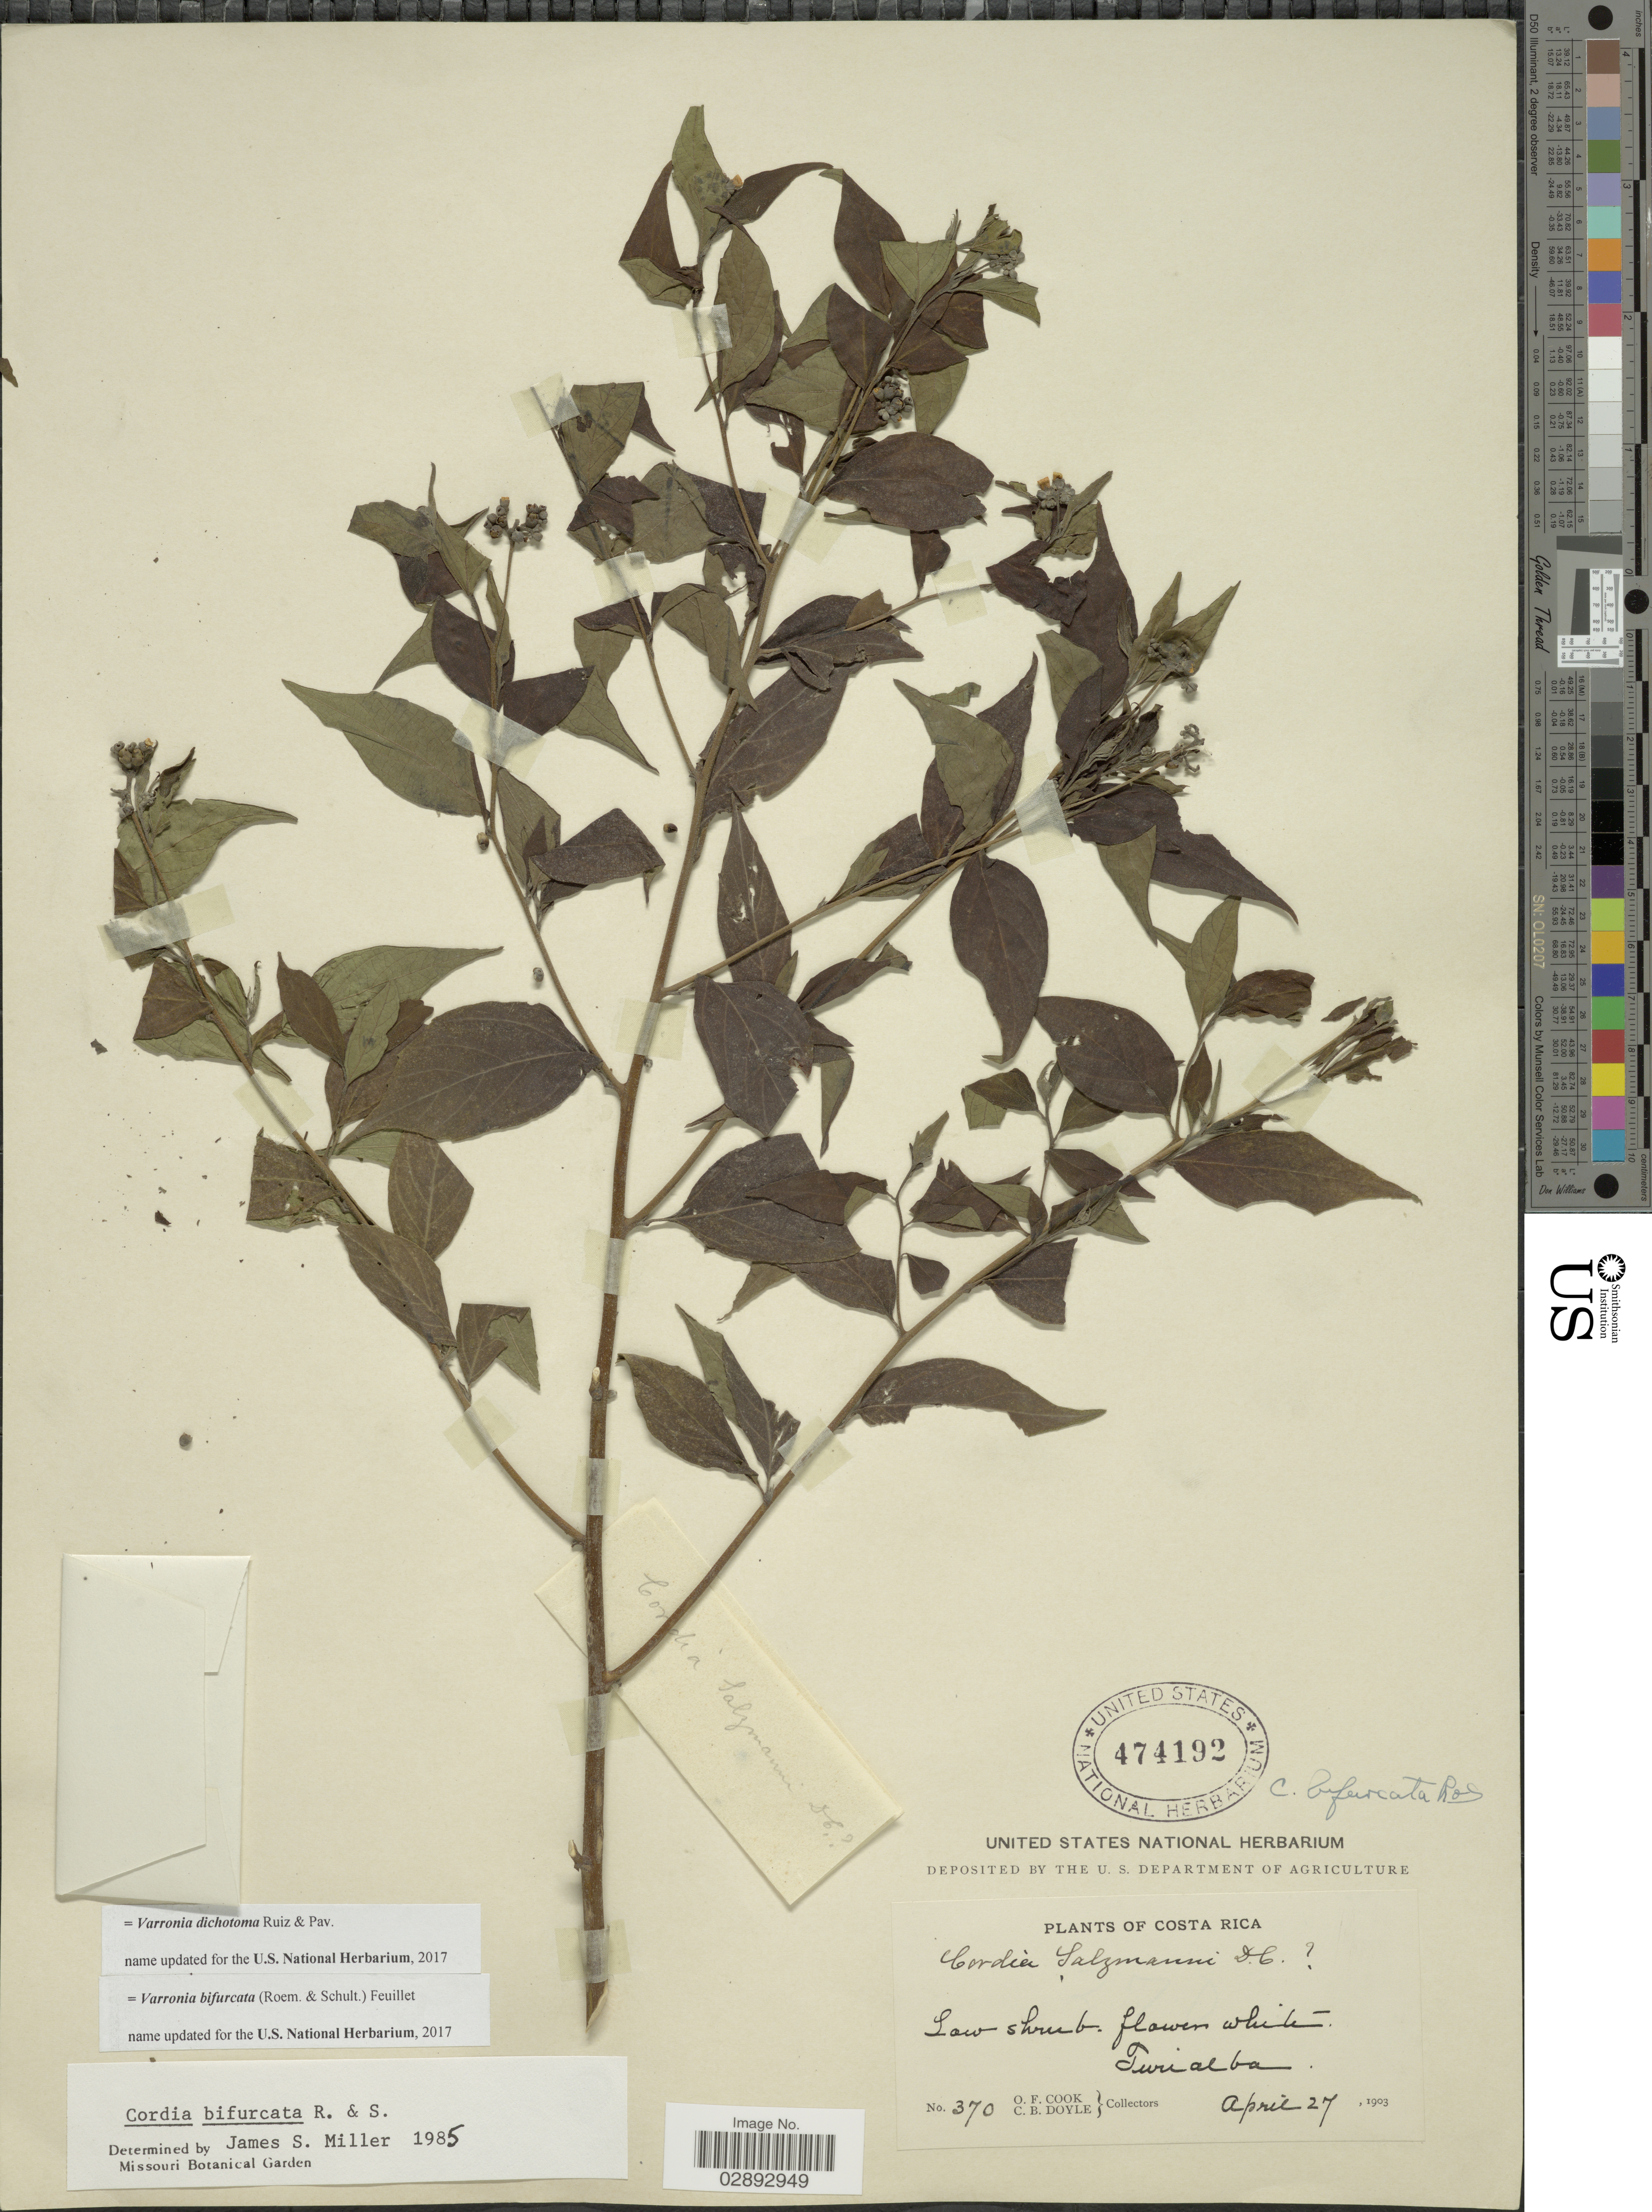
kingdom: Plantae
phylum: Tracheophyta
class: Magnoliopsida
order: Boraginales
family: Cordiaceae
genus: Varronia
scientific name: Varronia dichotoma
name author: Ruiz & Pav.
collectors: O. F. Cook & C. Doyle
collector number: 370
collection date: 1903-04-27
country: Costa Rica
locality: Turialba.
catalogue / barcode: US 474192